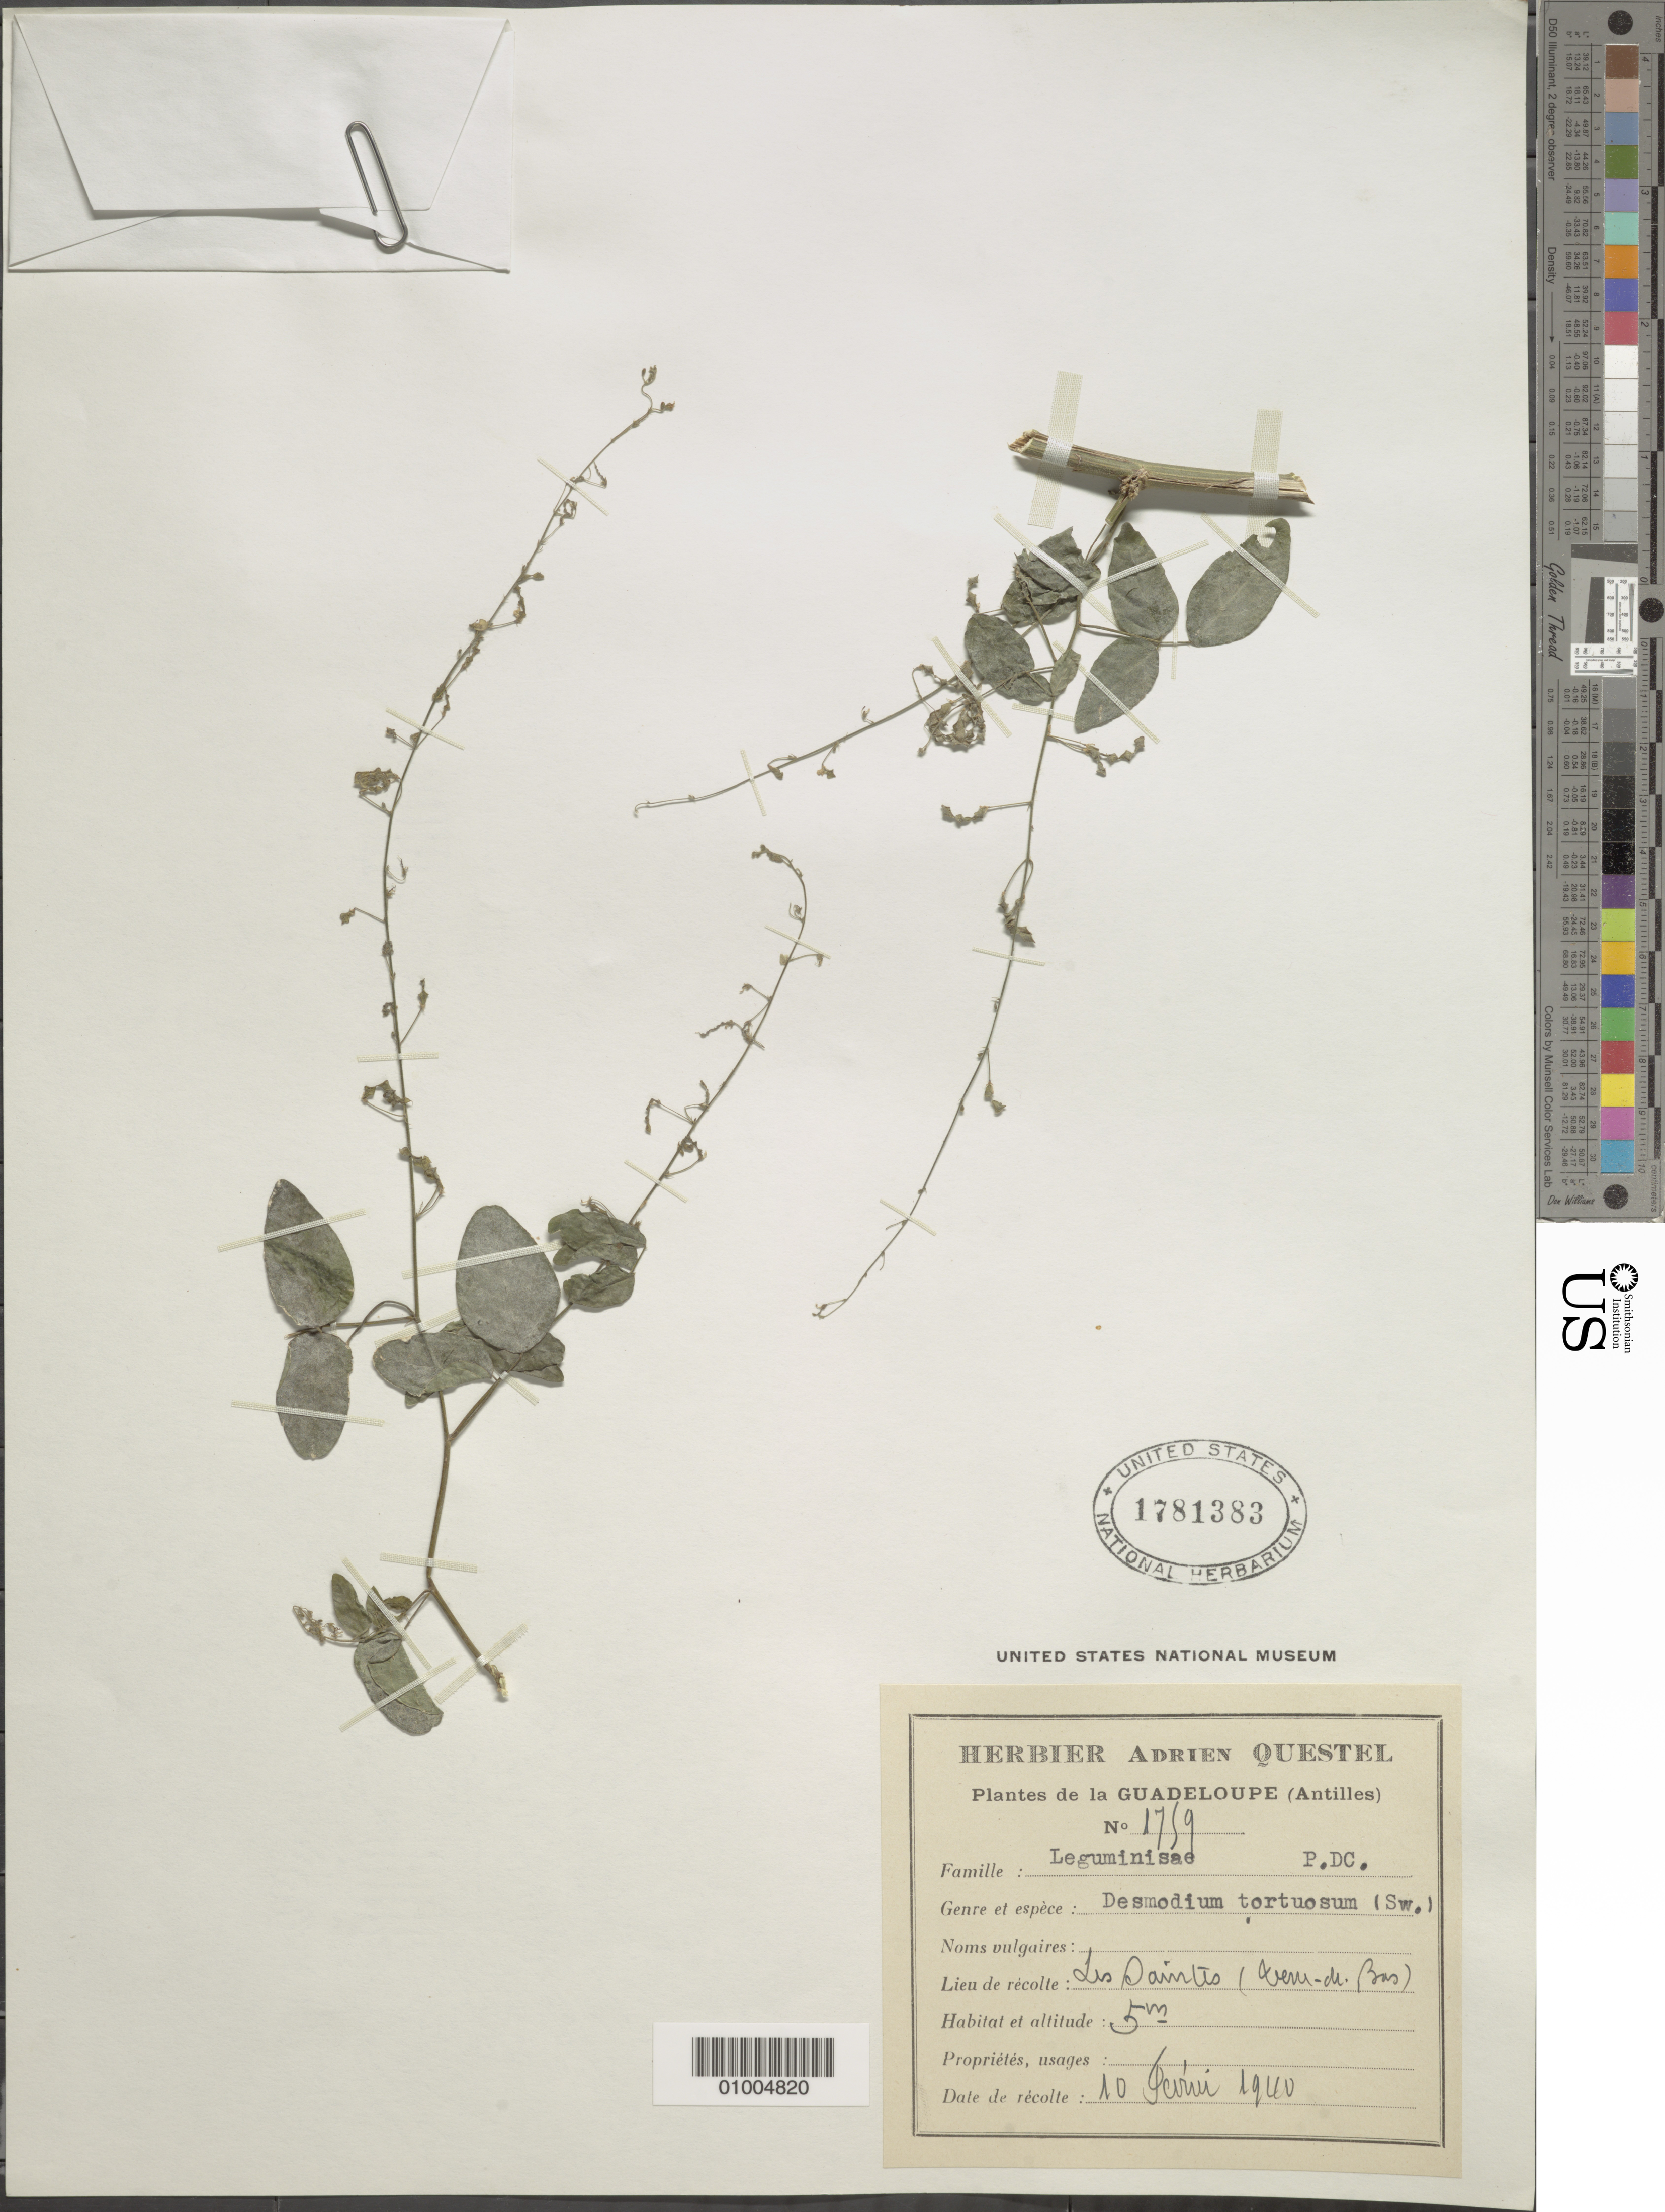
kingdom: Plantae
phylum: Tracheophyta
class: Magnoliopsida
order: Fabales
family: Fabaceae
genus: Desmodium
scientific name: Desmodium tortuosum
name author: (Sw.) DC.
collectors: A. Questel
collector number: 1759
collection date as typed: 10 Feb 1940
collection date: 1940-02-10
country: Guadeloupe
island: Basse Terre [Guadeloupe]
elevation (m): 5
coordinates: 0 N, 0 E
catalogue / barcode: US 1781383